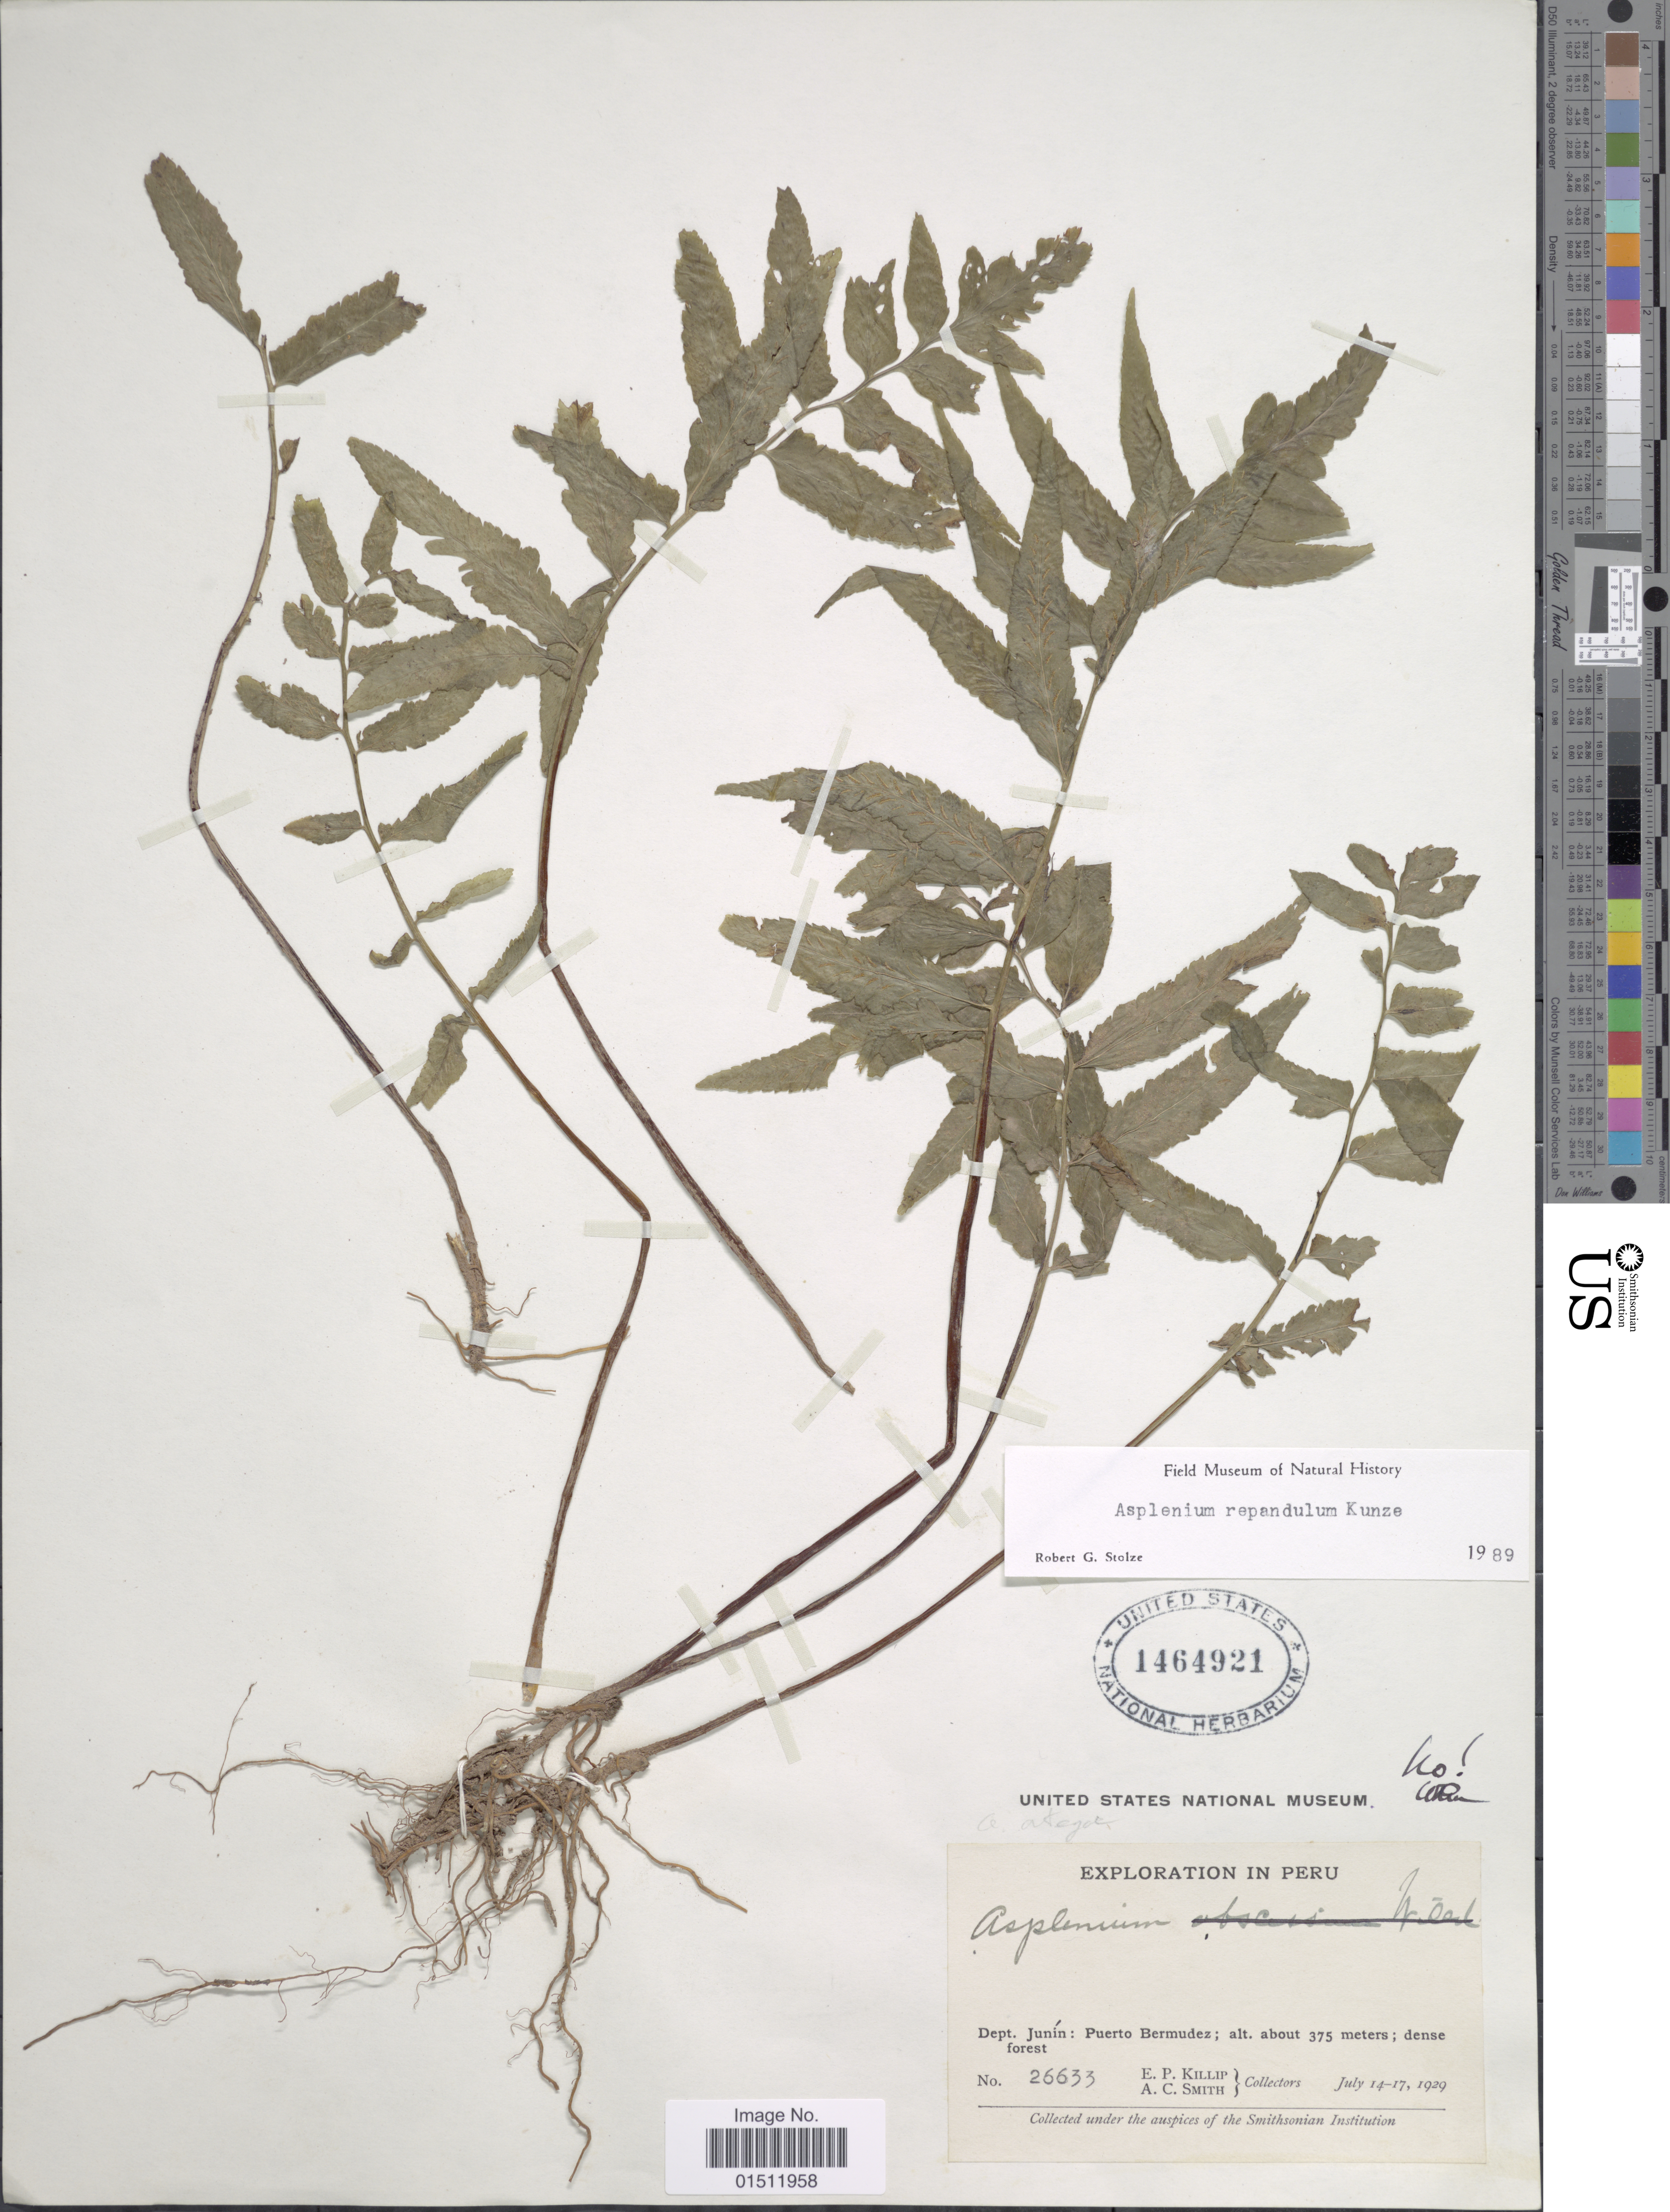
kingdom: Plantae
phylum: Tracheophyta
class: Polypodiopsida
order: Polypodiales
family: Aspleniaceae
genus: Asplenium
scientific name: Asplenium ortegae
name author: N. Murak. & Moran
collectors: E. P. Killip & A. C. Smith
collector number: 26633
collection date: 1929-07-14/1929-07-17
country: Peru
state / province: Junín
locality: Dept. Junin: Puerto Bermudez.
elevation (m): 375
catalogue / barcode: US 1464921